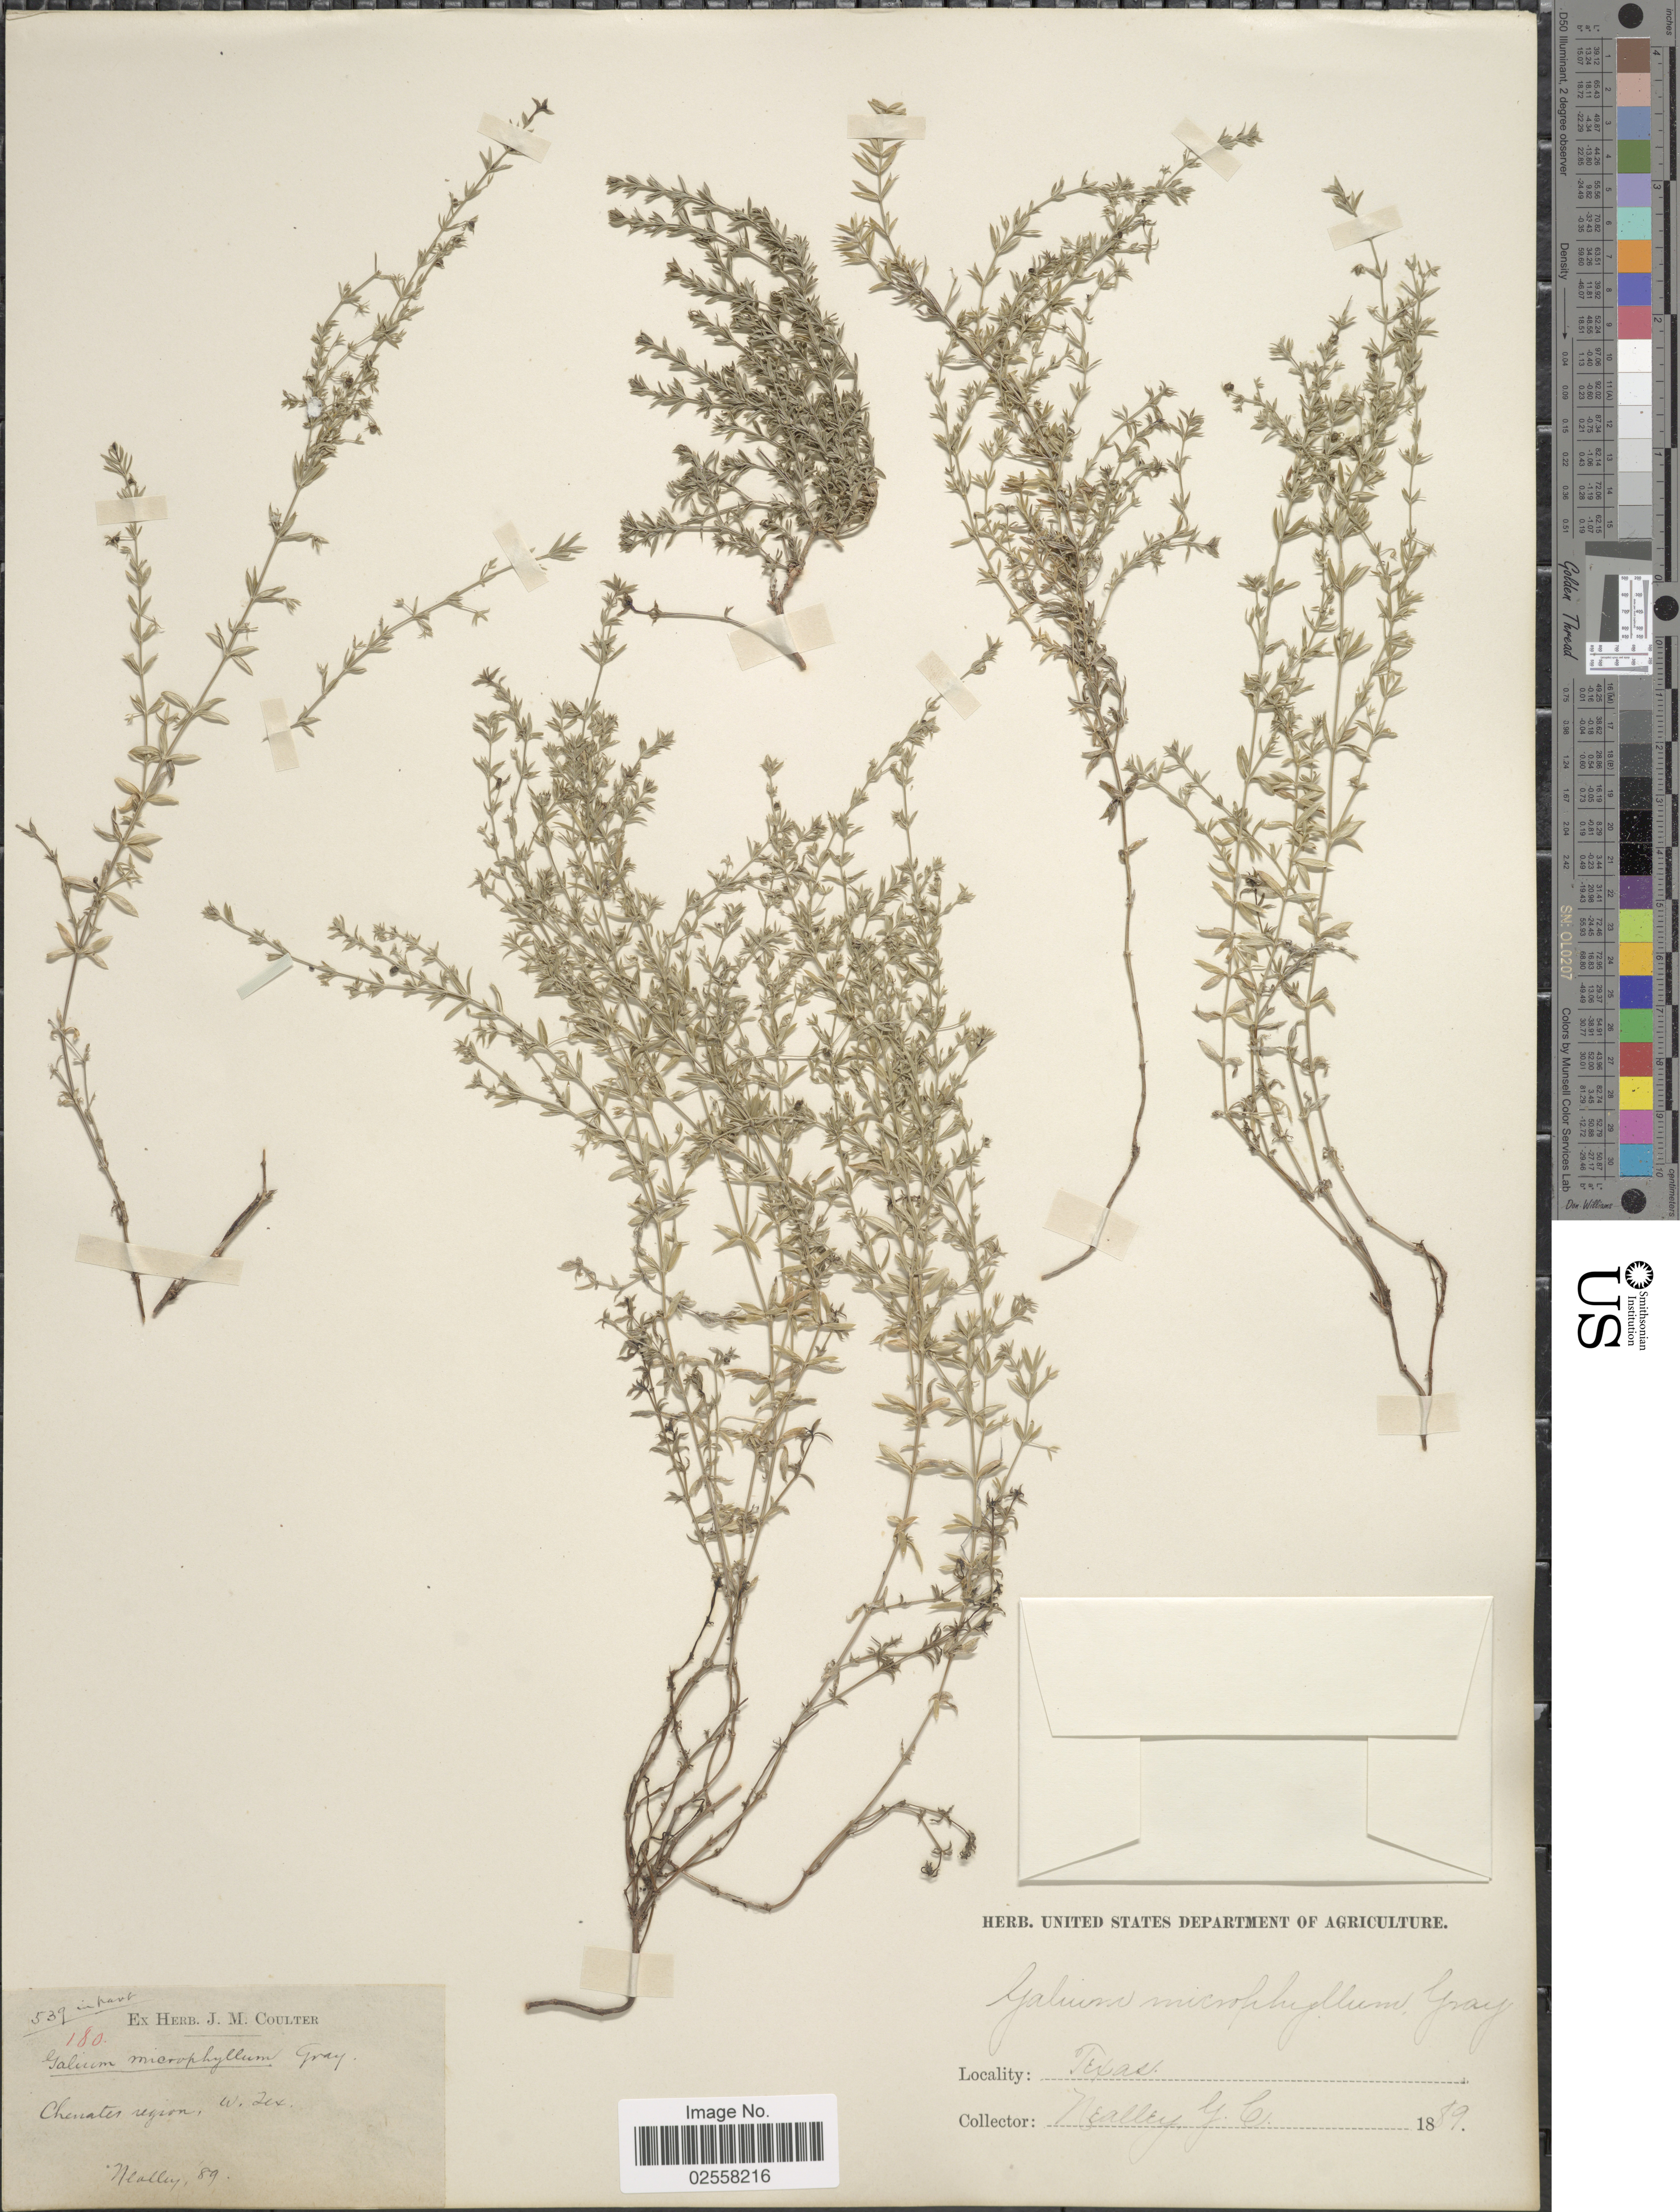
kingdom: Plantae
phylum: Tracheophyta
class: Magnoliopsida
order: Gentianales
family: Rubiaceae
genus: Galium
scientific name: Galium microphyllum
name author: A. Gray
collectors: G. C. Nealley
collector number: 180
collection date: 1889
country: United States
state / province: Texas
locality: Chenates region, W. Texas